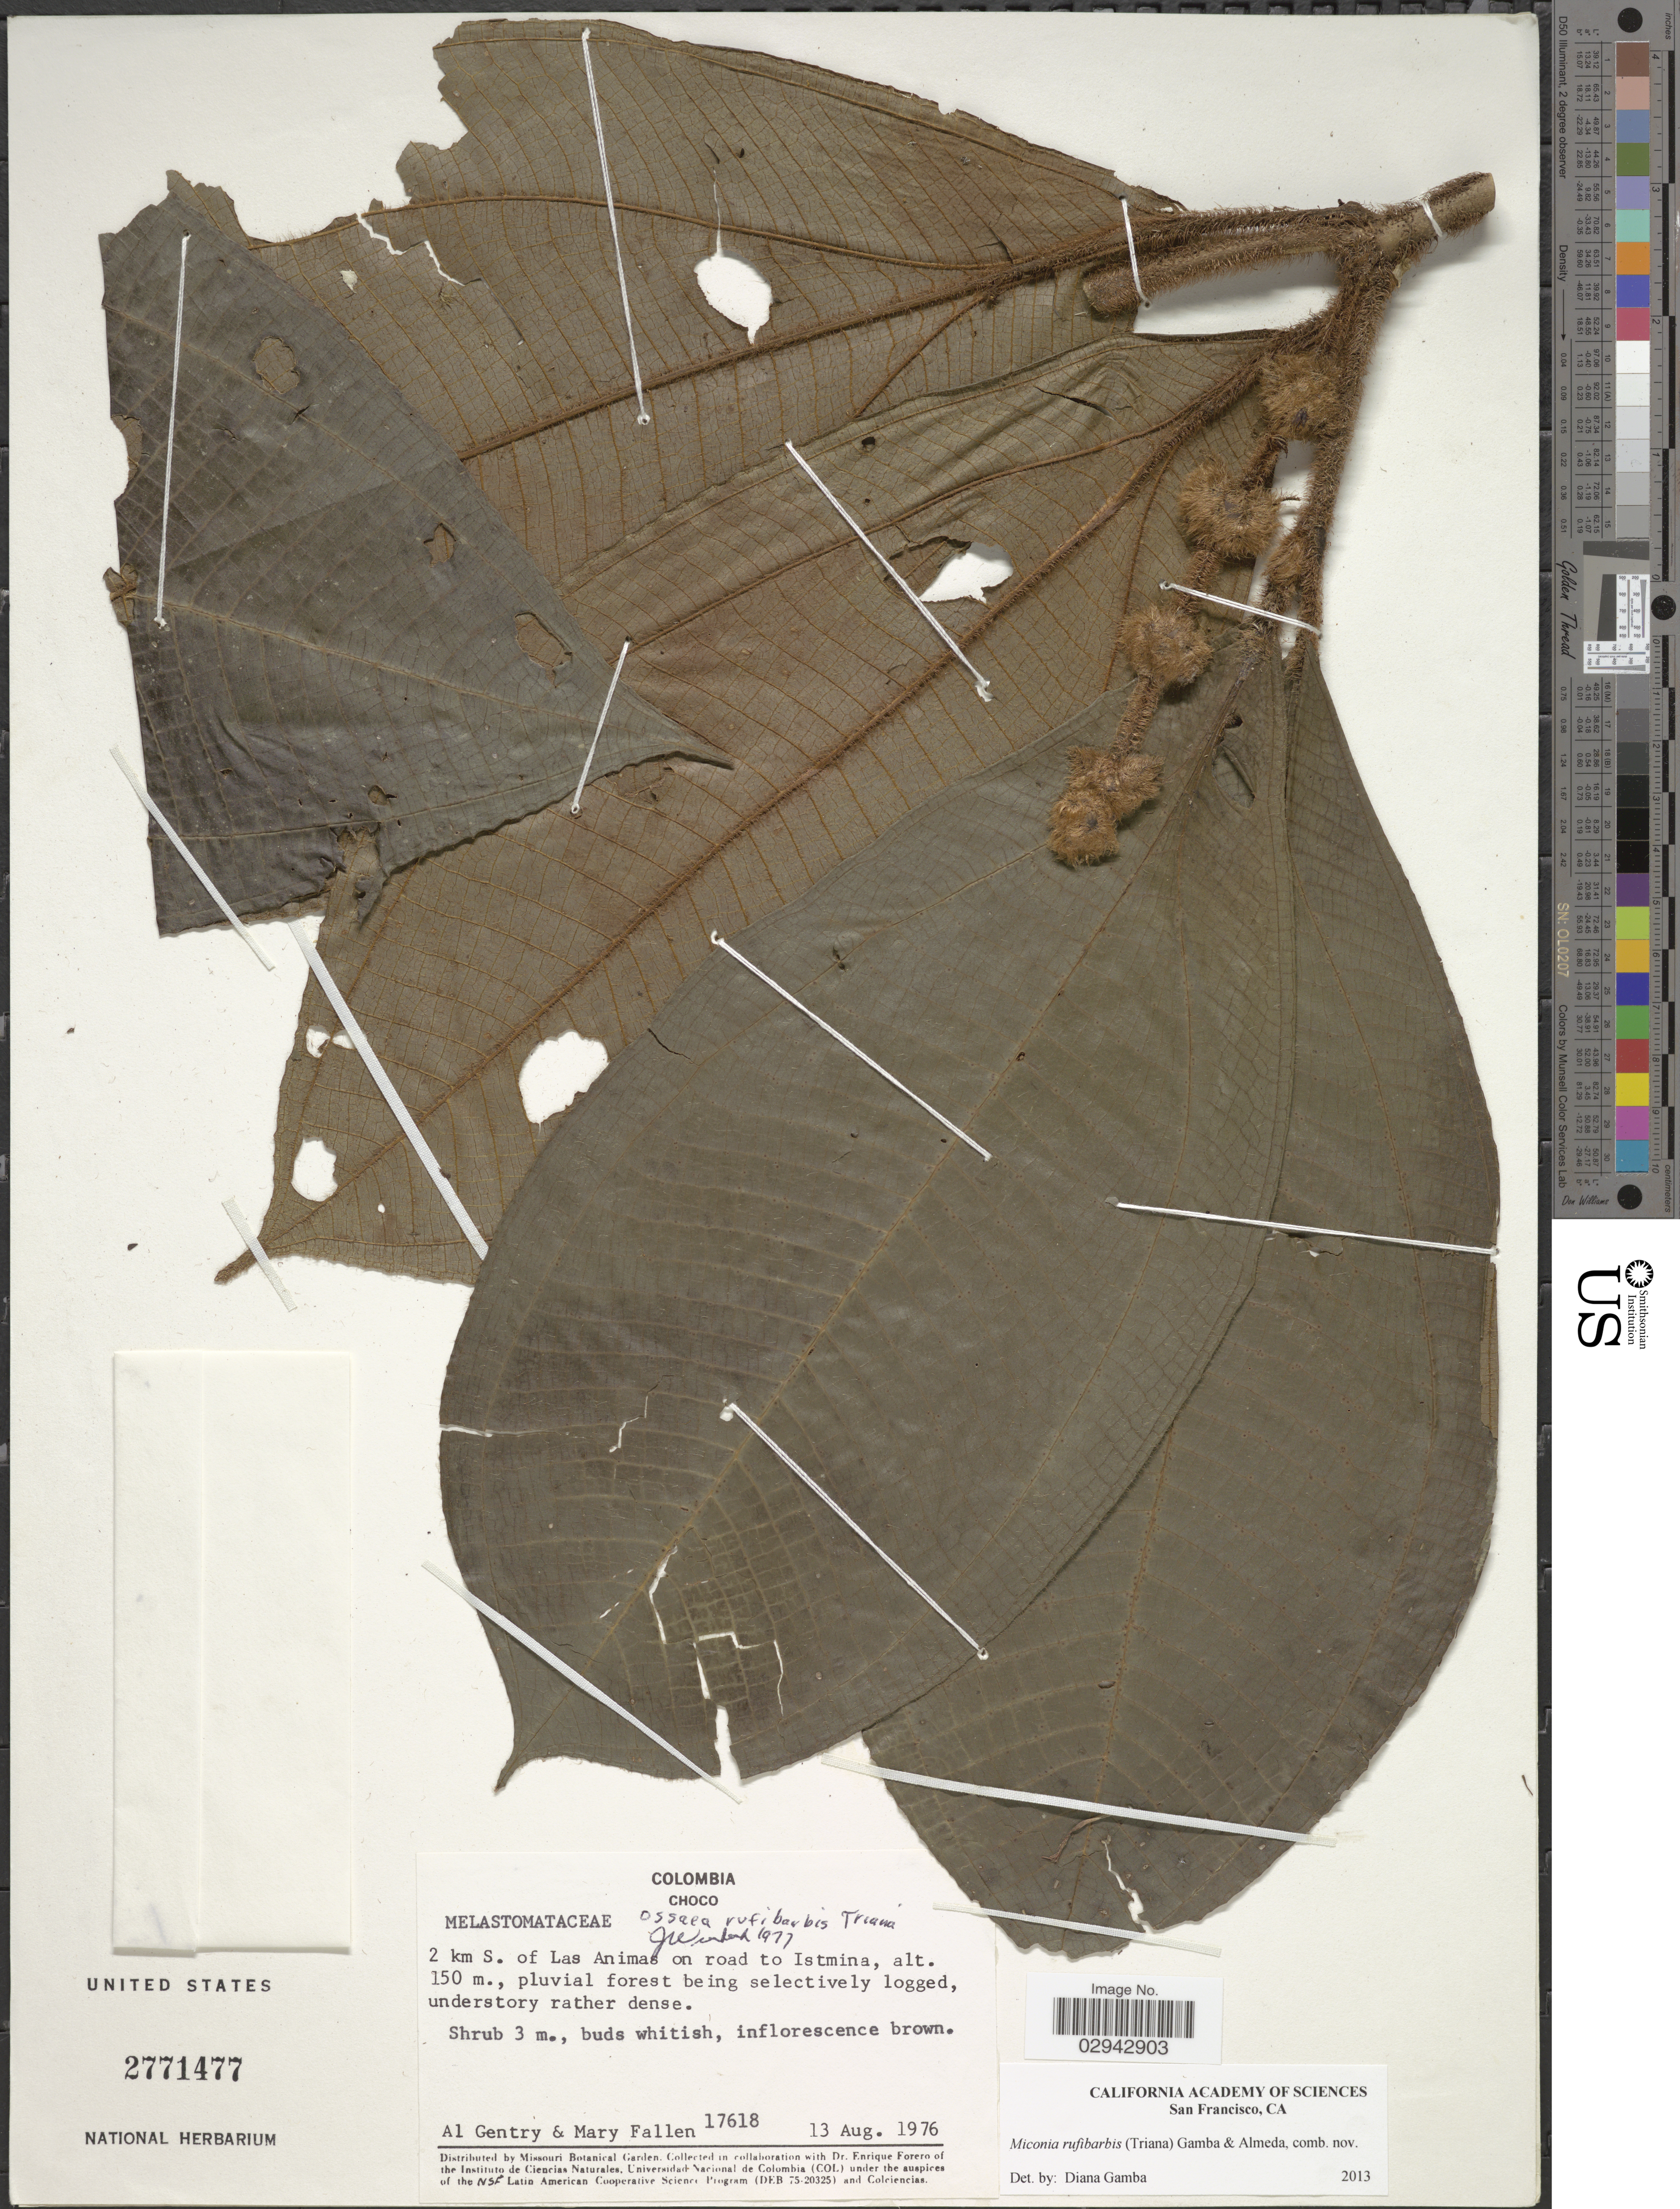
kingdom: Plantae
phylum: Tracheophyta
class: Magnoliopsida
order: Myrtales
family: Melastomataceae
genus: Miconia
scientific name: Miconia rufibarbis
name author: (Triana) Gamba & Almeda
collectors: A. H. Gentry & M. Fallen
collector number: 17618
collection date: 1976-08-13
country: Colombia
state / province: Chocó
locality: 2 km S. of Las Animas on road to Istmina.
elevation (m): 150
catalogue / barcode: US 2771477